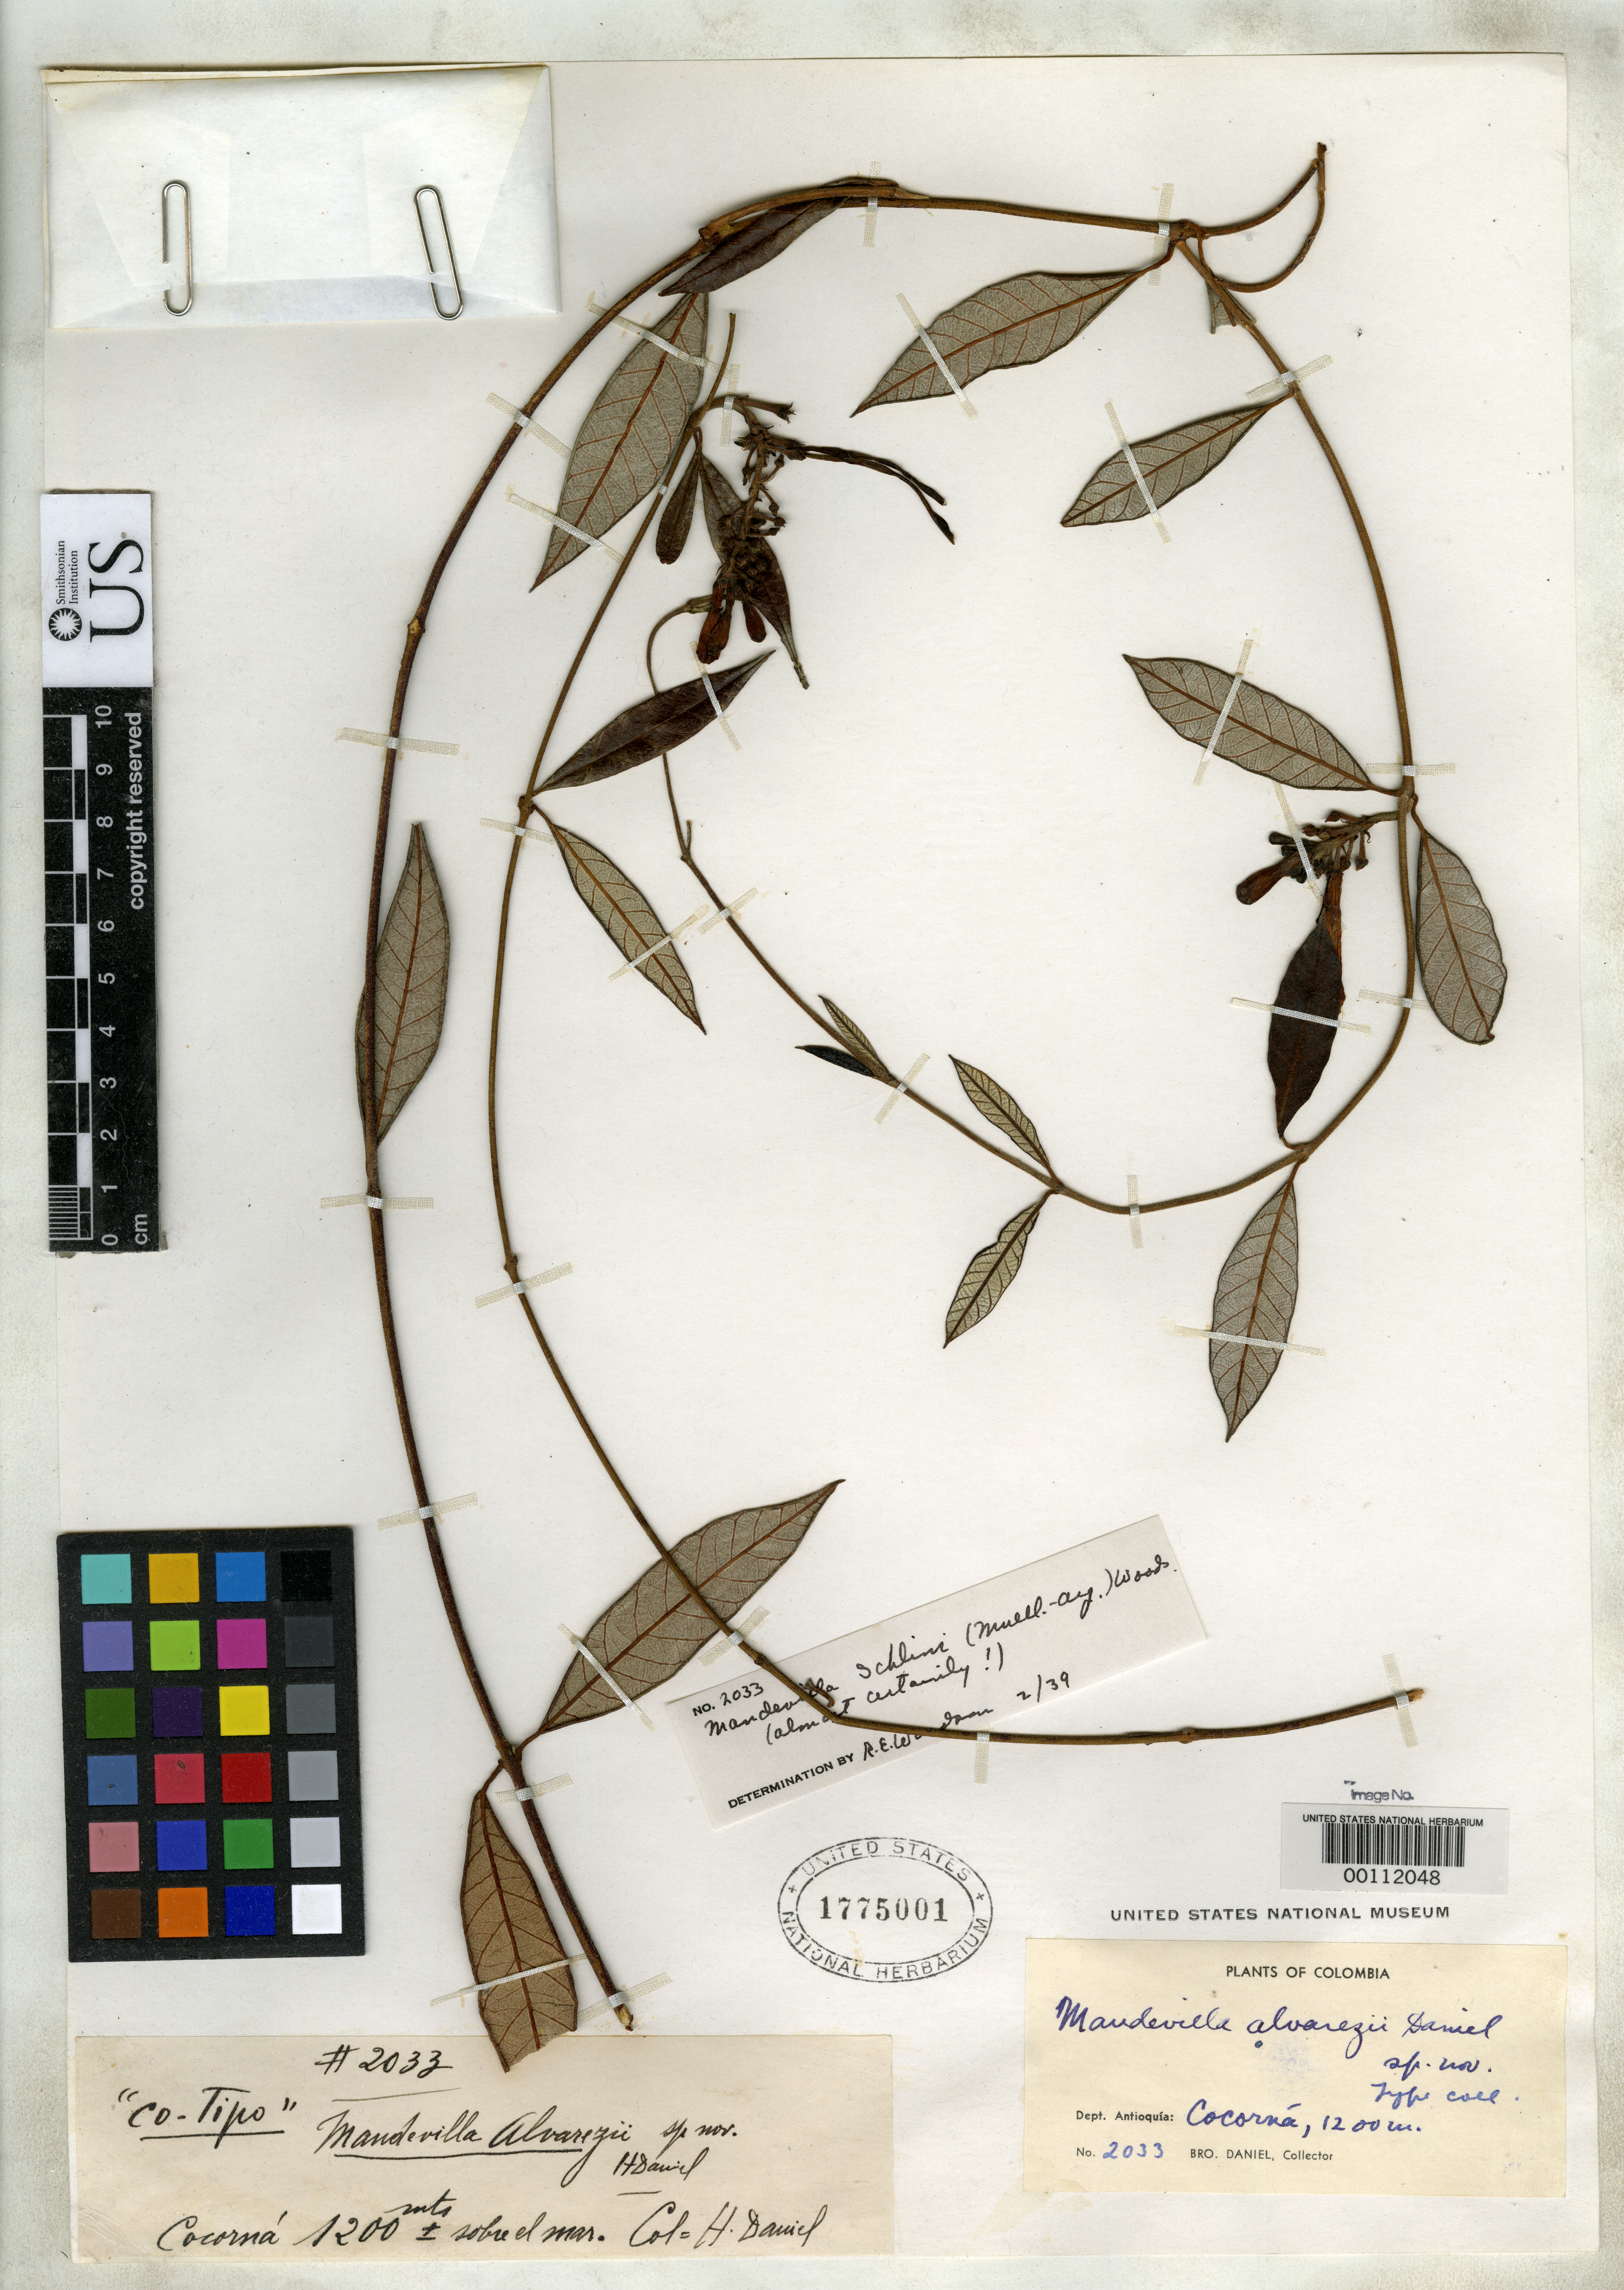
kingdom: Plantae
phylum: Tracheophyta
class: Magnoliopsida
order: Gentianales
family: Apocynaceae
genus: Mandevilla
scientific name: Mandevilla alvarezii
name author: Daniel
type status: Type Collection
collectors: Bro. Daniel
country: Colombia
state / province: Antioquia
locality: Cocorna.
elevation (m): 1200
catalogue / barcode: US 1775001